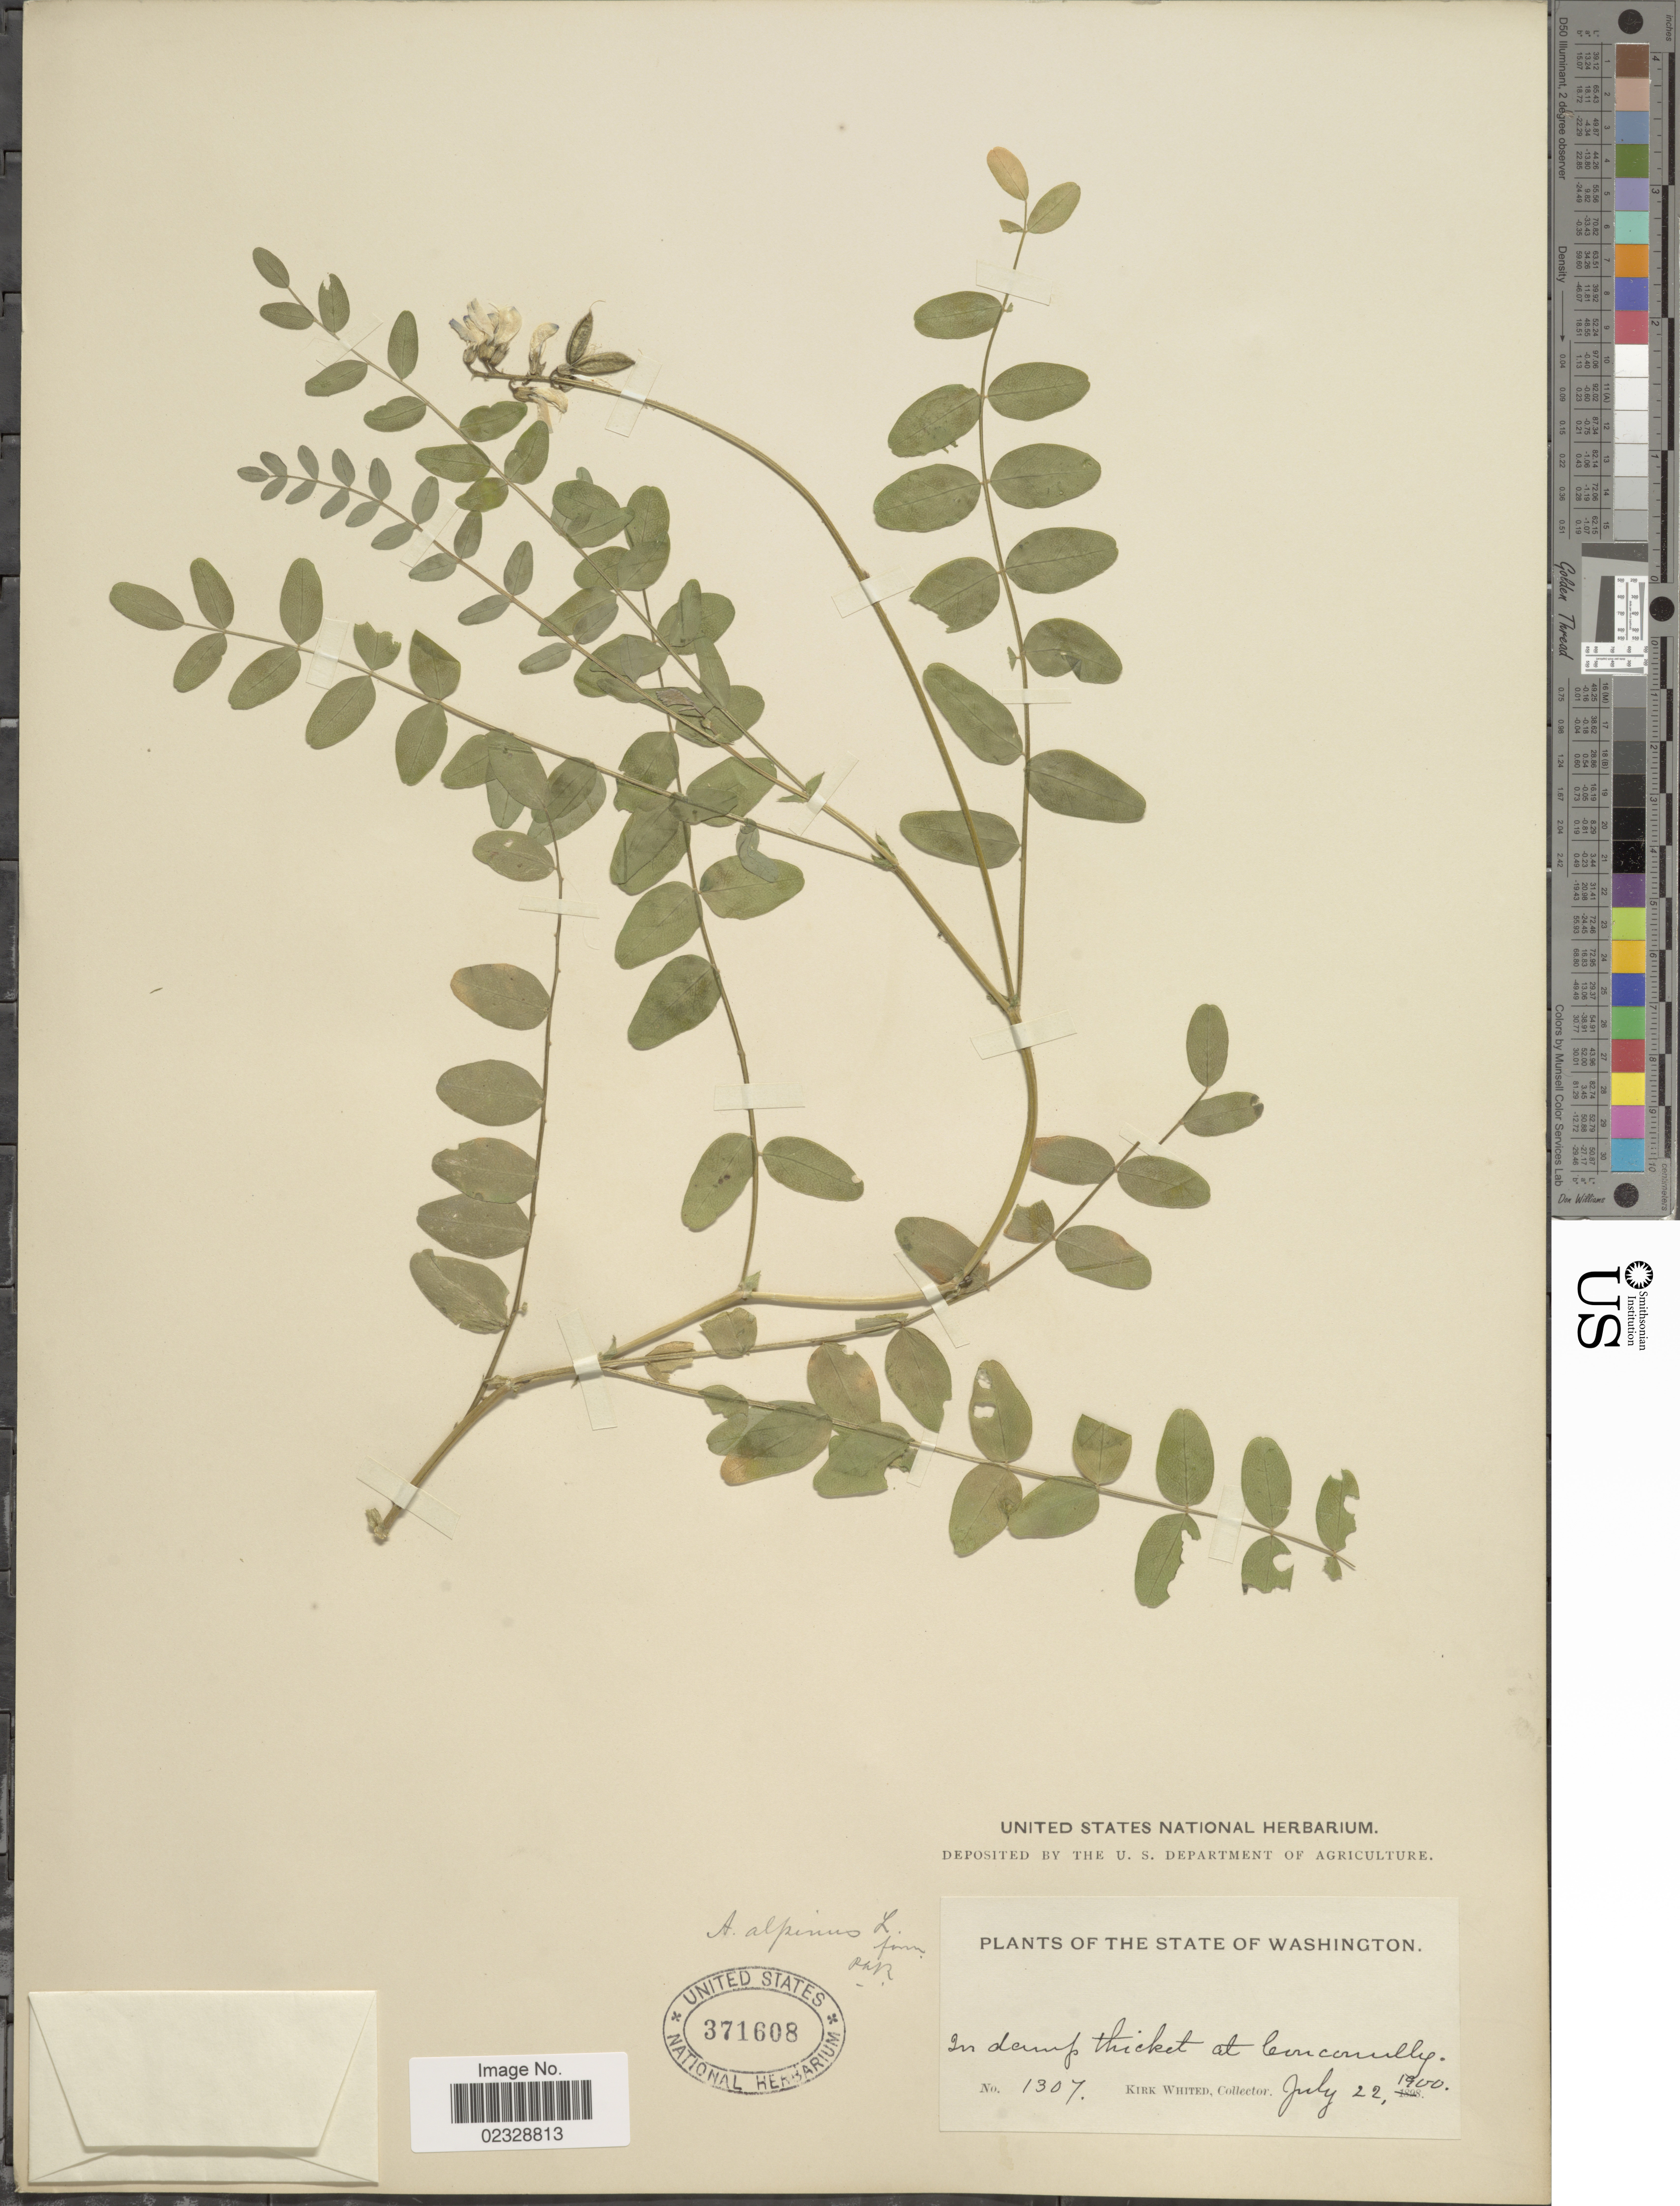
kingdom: Plantae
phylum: Tracheophyta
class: Magnoliopsida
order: Fabales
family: Fabaceae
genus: Astragalus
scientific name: Astragalus alpinus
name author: L.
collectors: K. Whited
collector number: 1307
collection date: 1900-07-22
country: United States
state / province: Washington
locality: Conconully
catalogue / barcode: US 371608